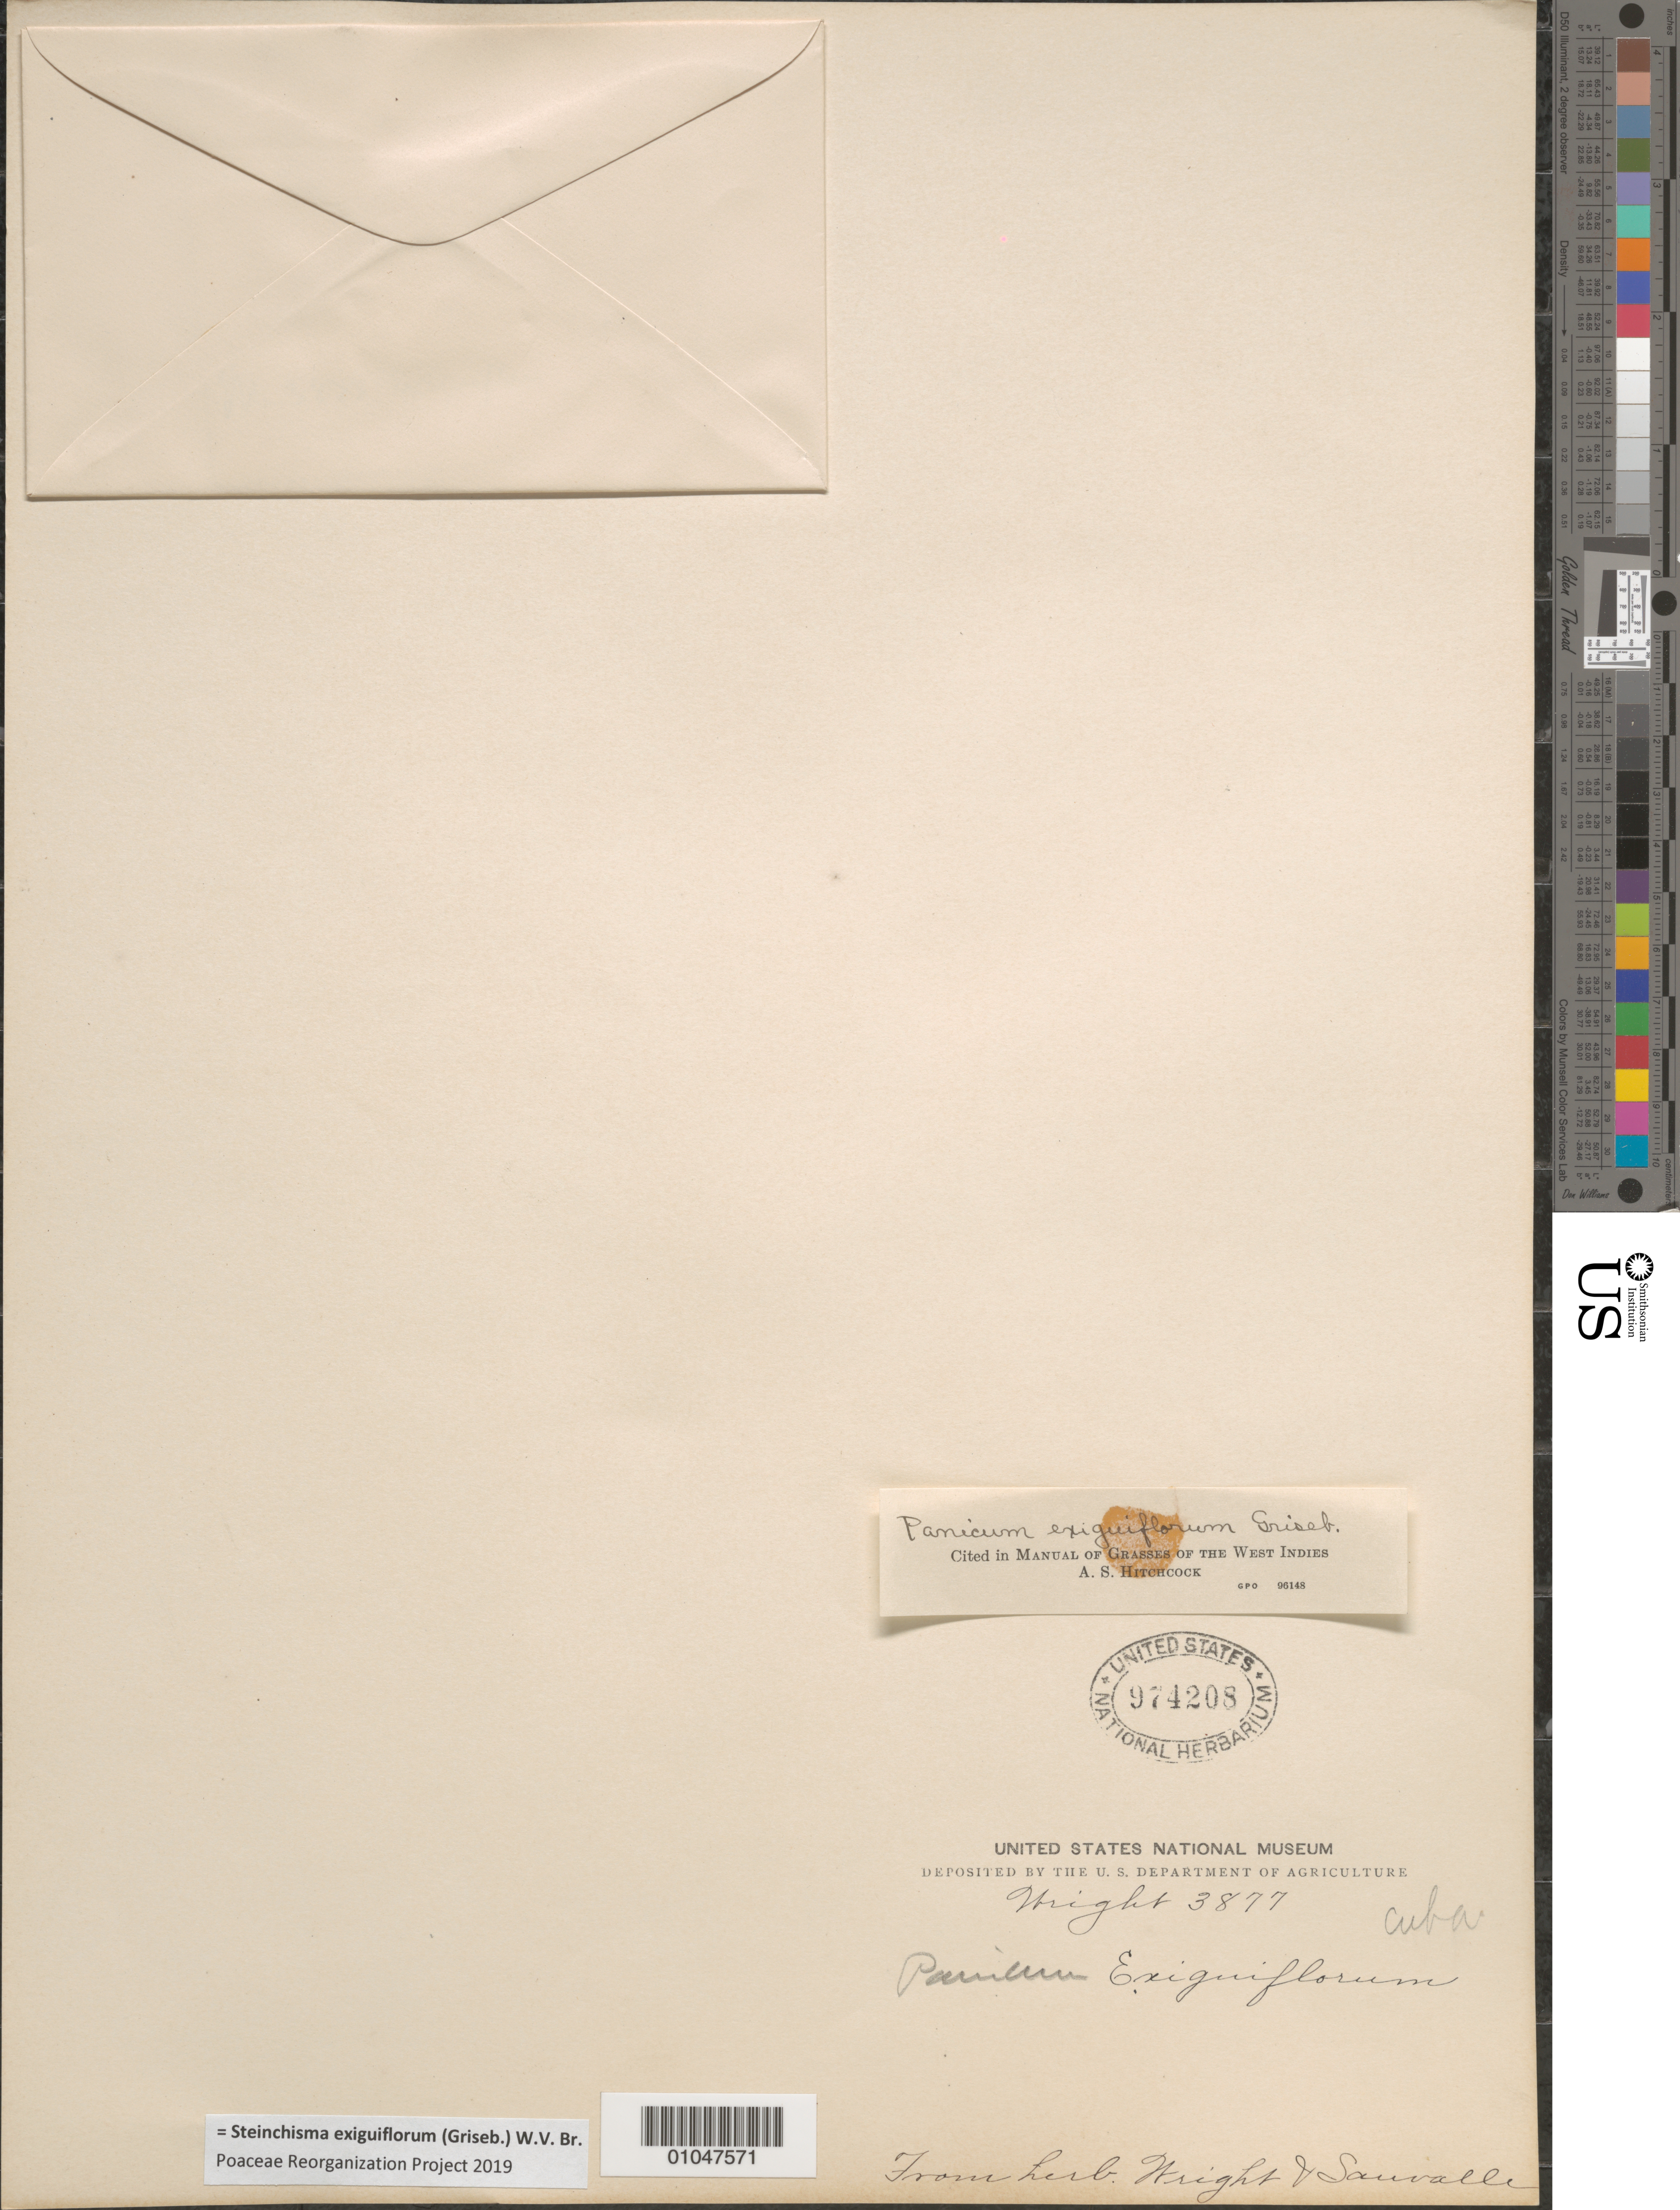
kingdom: Plantae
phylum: Tracheophyta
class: Liliopsida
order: Poales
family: Poaceae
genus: Panicum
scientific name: Panicum exiguiflorum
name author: Griseb.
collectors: C. Wright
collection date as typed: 1800 to 1899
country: Cuba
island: Cuba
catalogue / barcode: US 974208